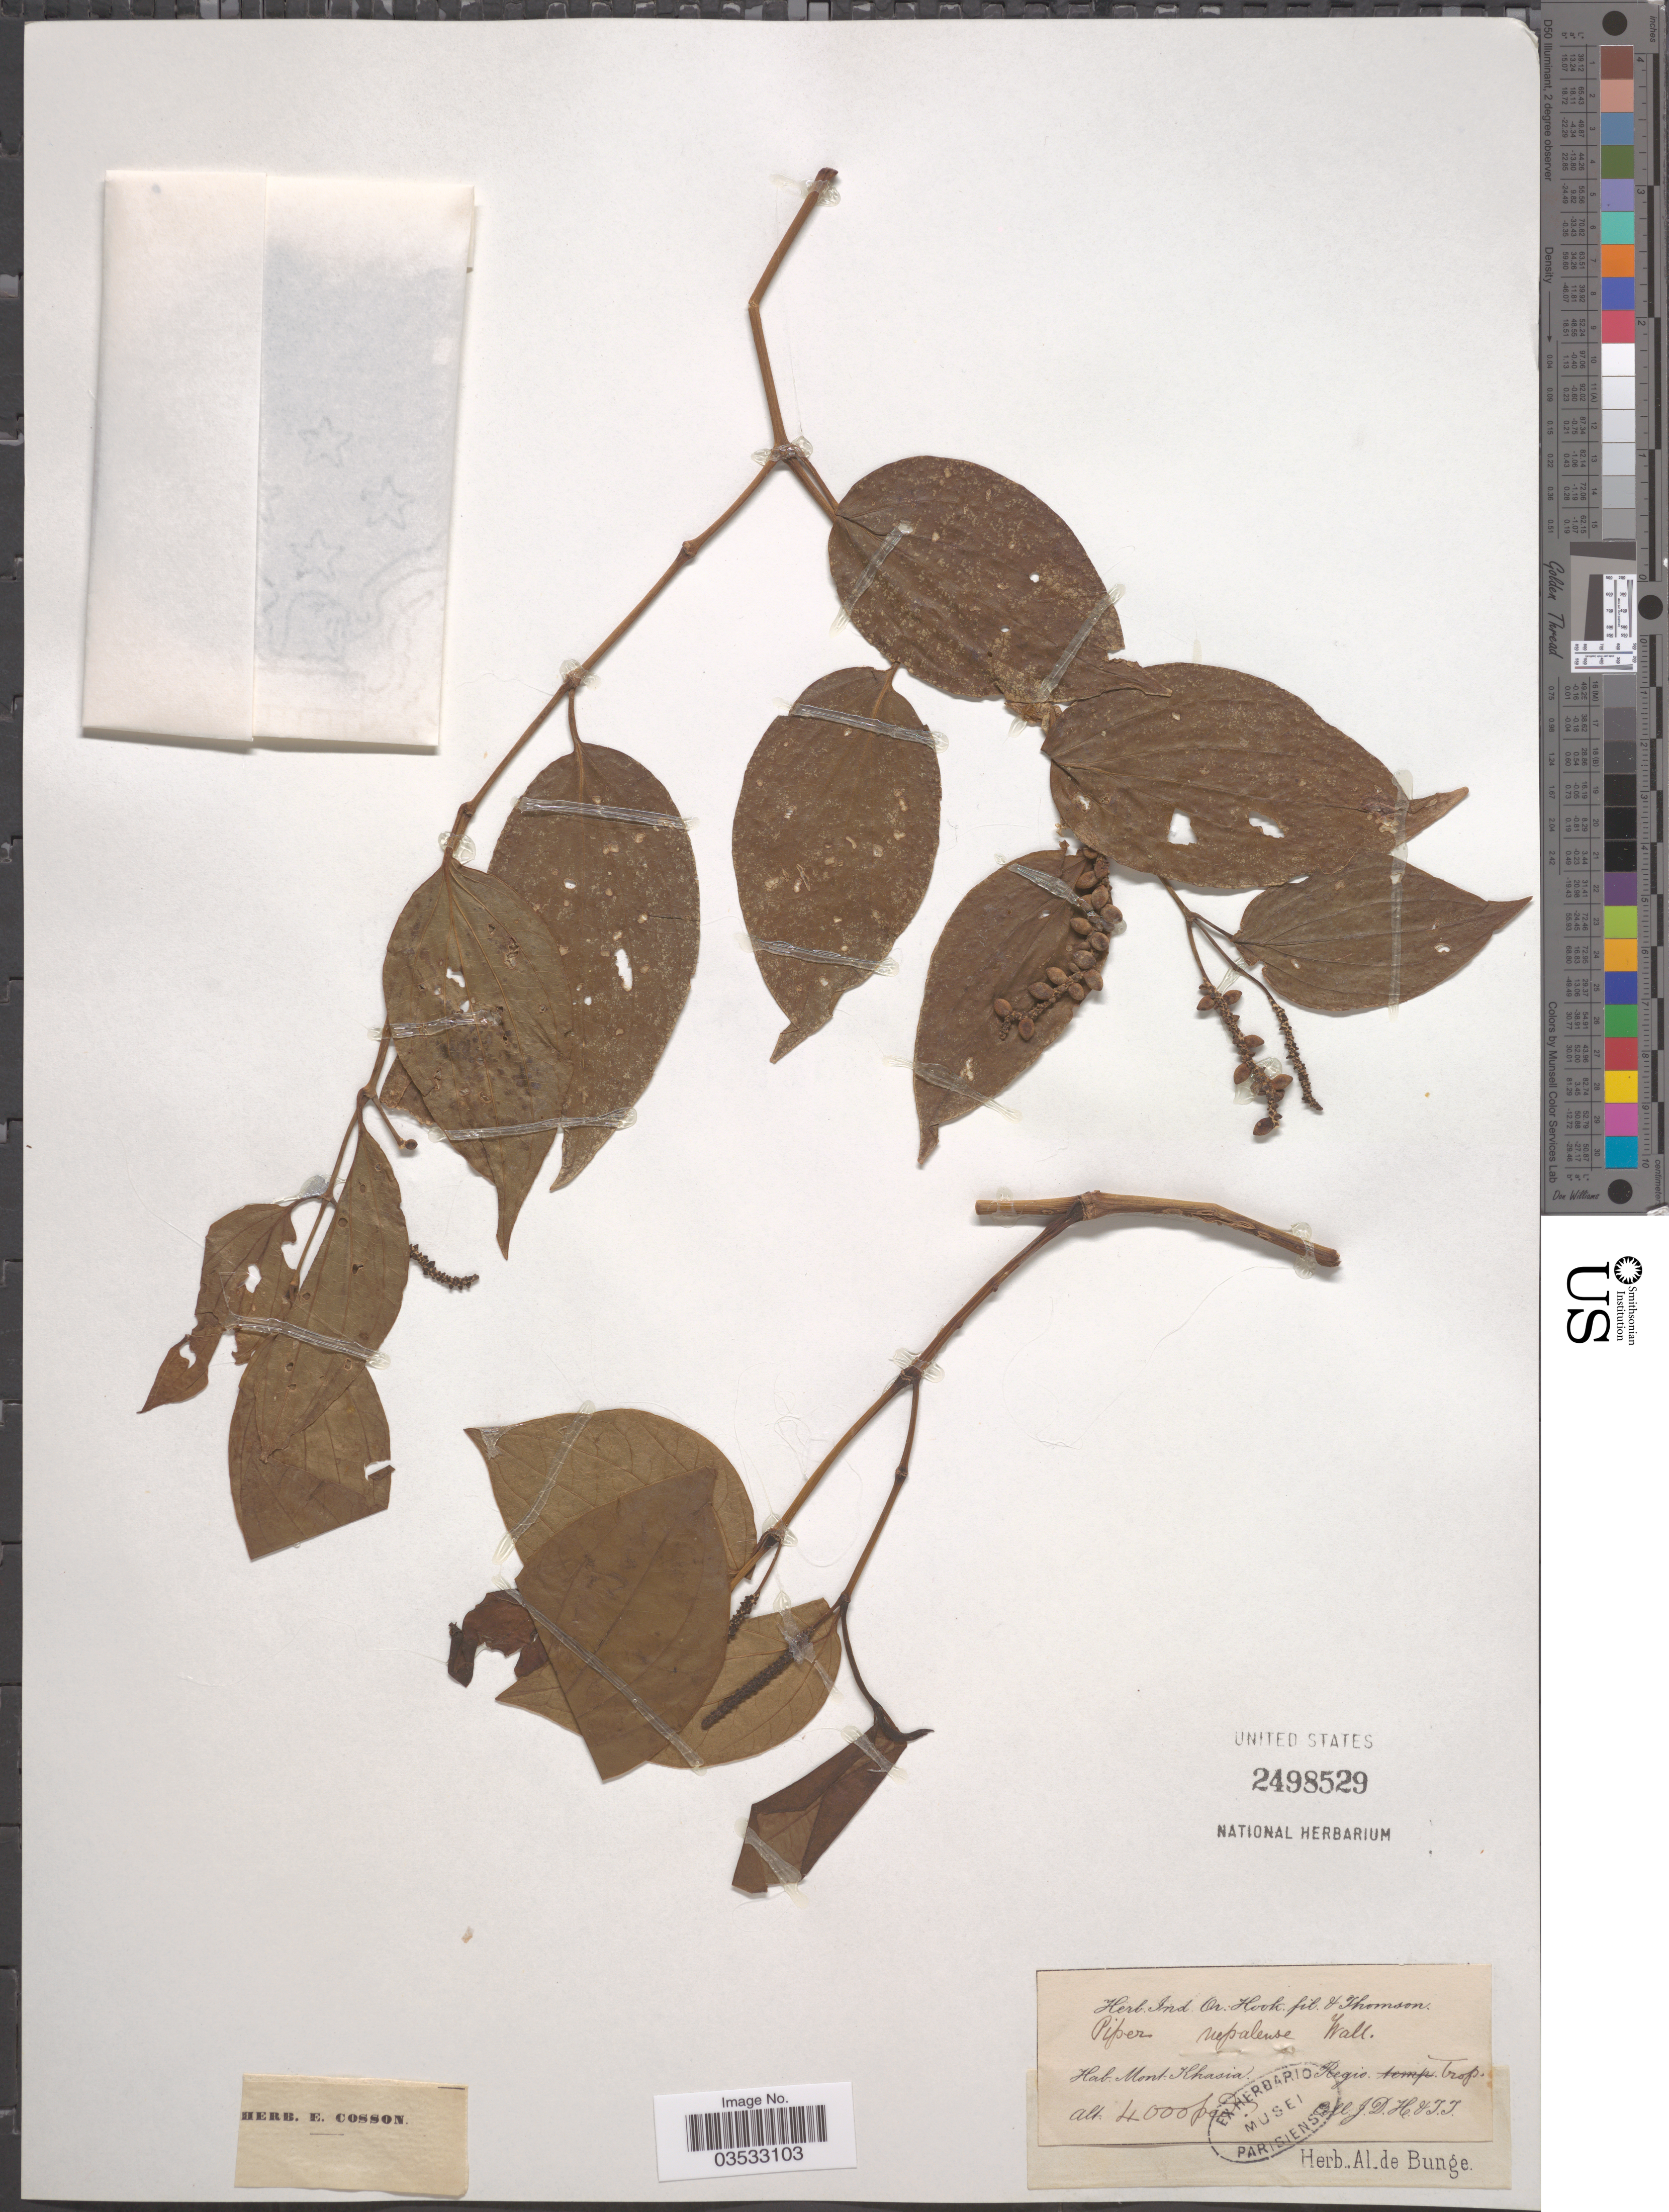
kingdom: Plantae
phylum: Tracheophyta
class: Magnoliopsida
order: Piperales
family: Piperaceae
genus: Piper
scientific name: Piper nepalense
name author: Miq.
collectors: J. D. Hooker & T. Thomson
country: India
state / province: Meghalaya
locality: Mont. Khasia, Regio. Trop.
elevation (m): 1219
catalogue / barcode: US 2498529